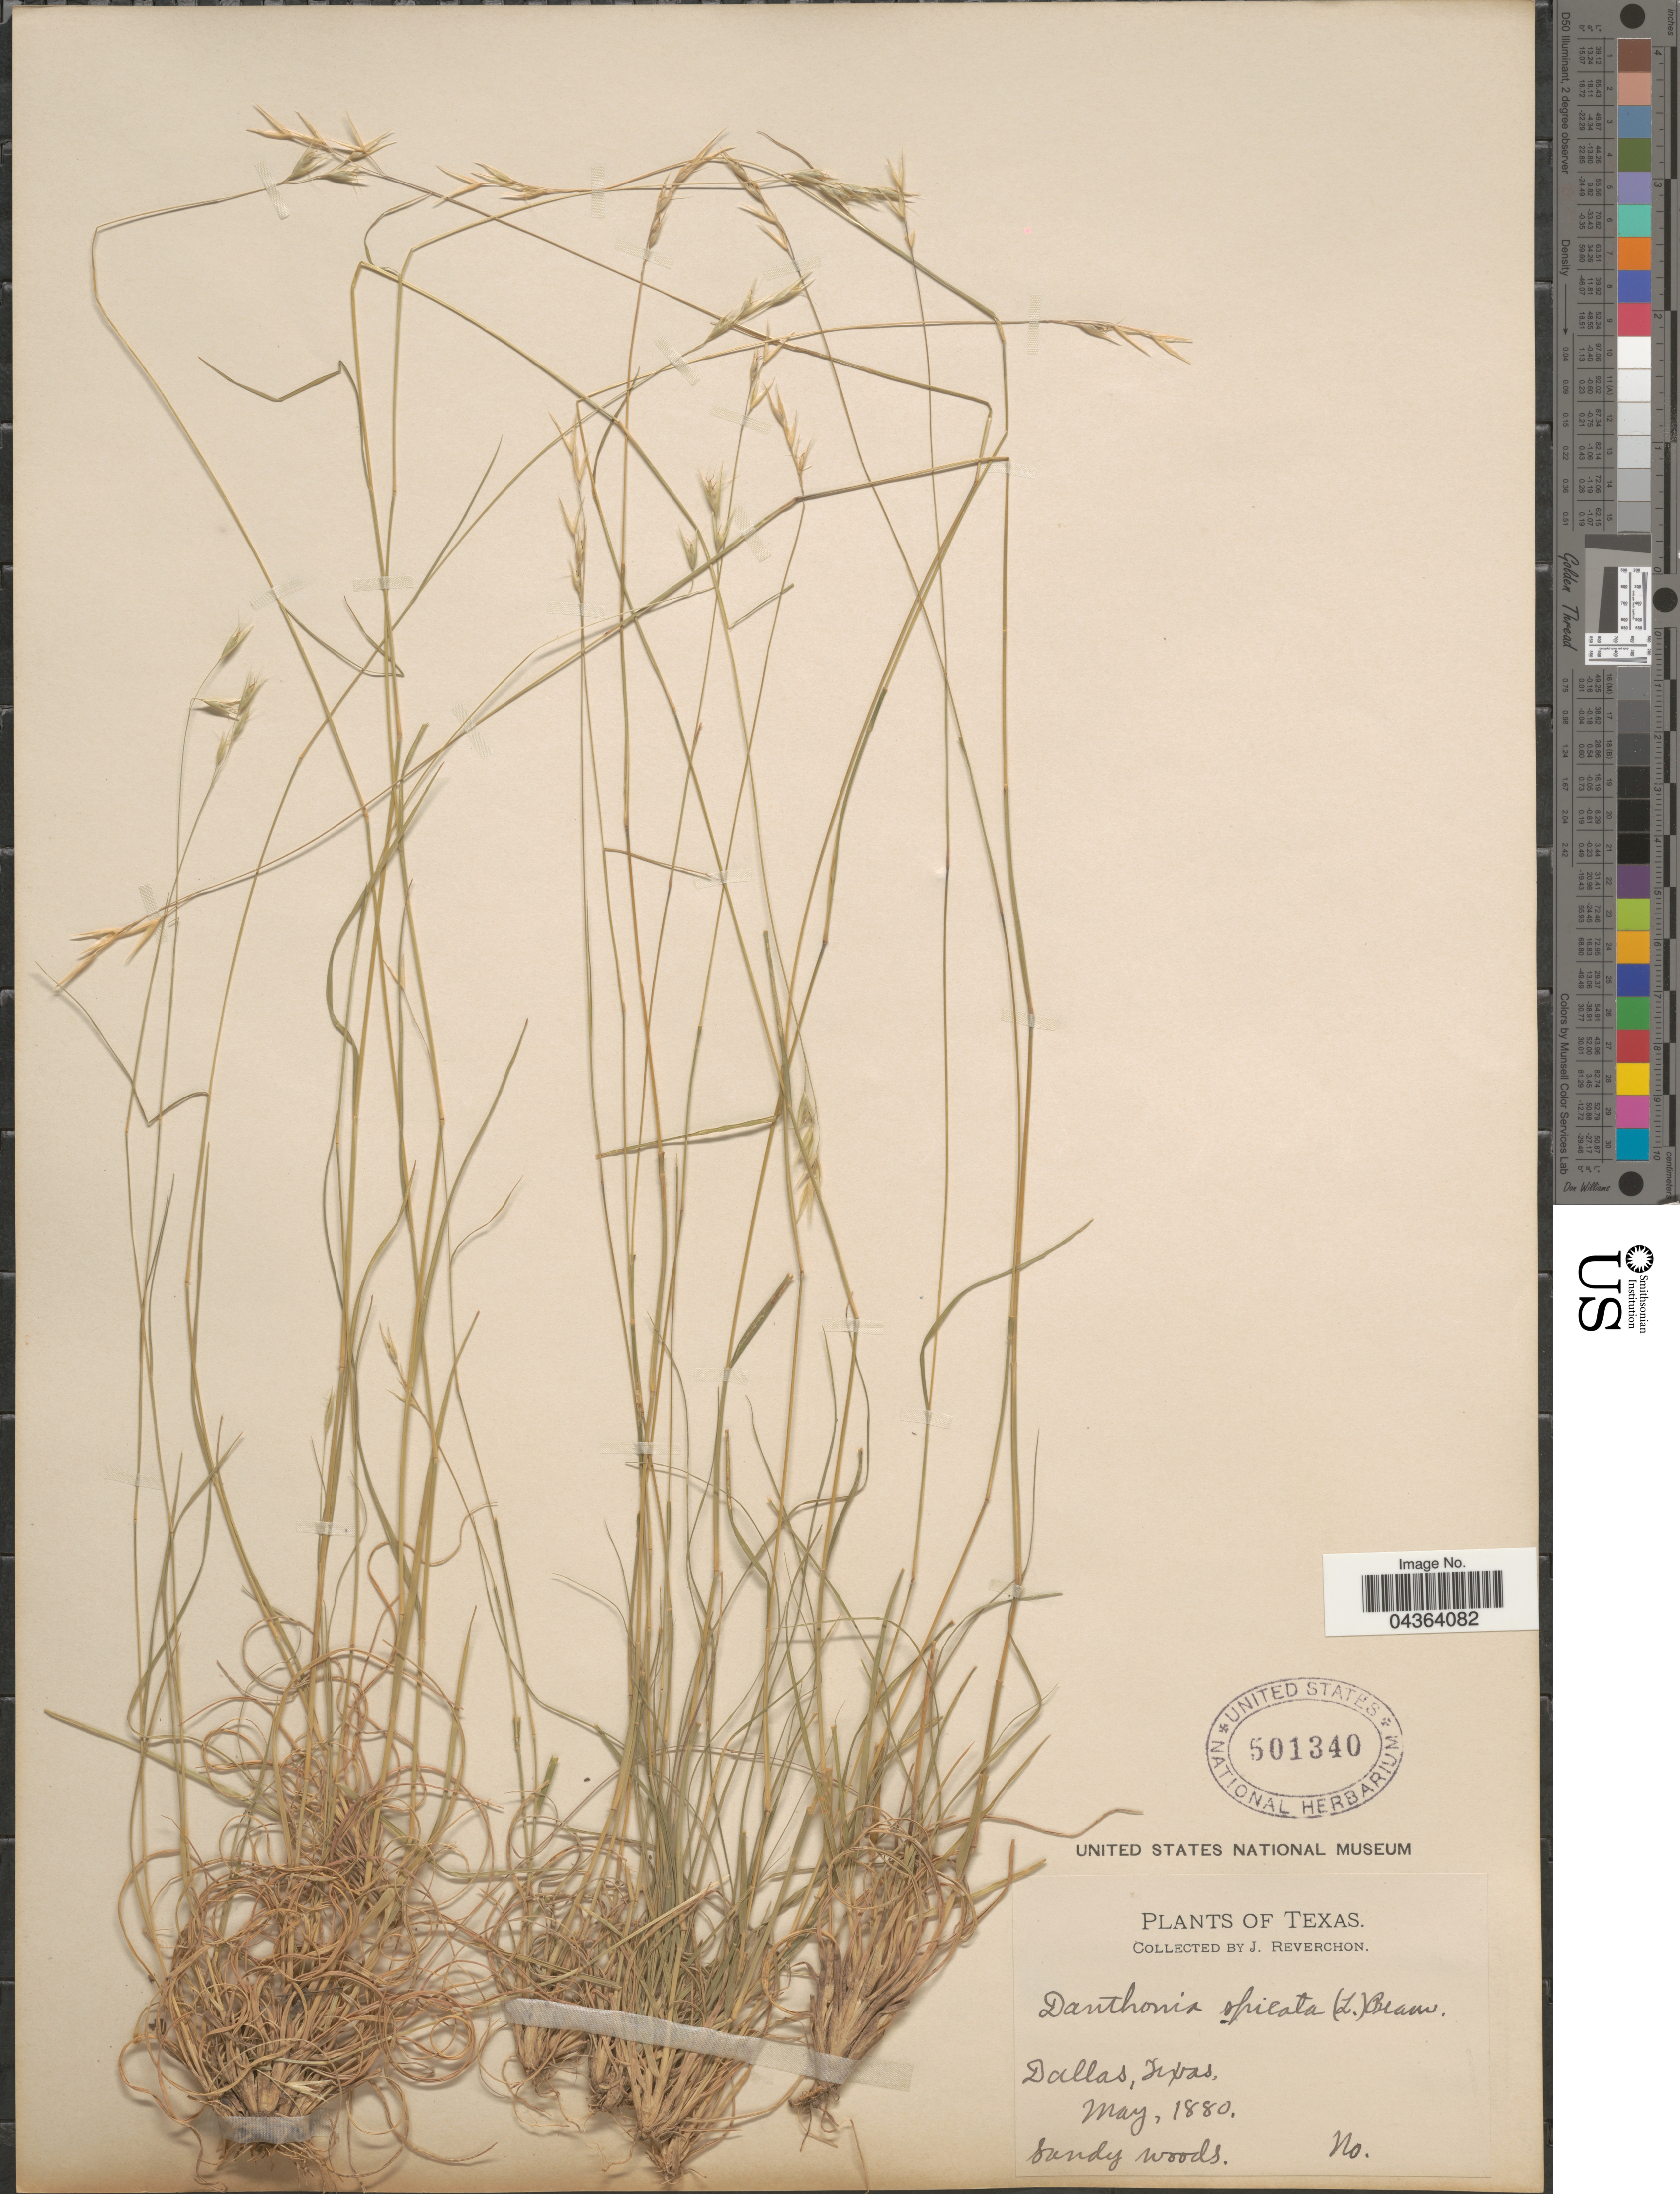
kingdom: Plantae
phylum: Tracheophyta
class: Liliopsida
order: Poales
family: Poaceae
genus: Danthonia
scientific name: Danthonia spicata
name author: (L.) P. Beauv. ex Roem. & Schult.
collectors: J. Reverchon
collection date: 1880-05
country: United States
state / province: Texas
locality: Dallas.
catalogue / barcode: US 501340